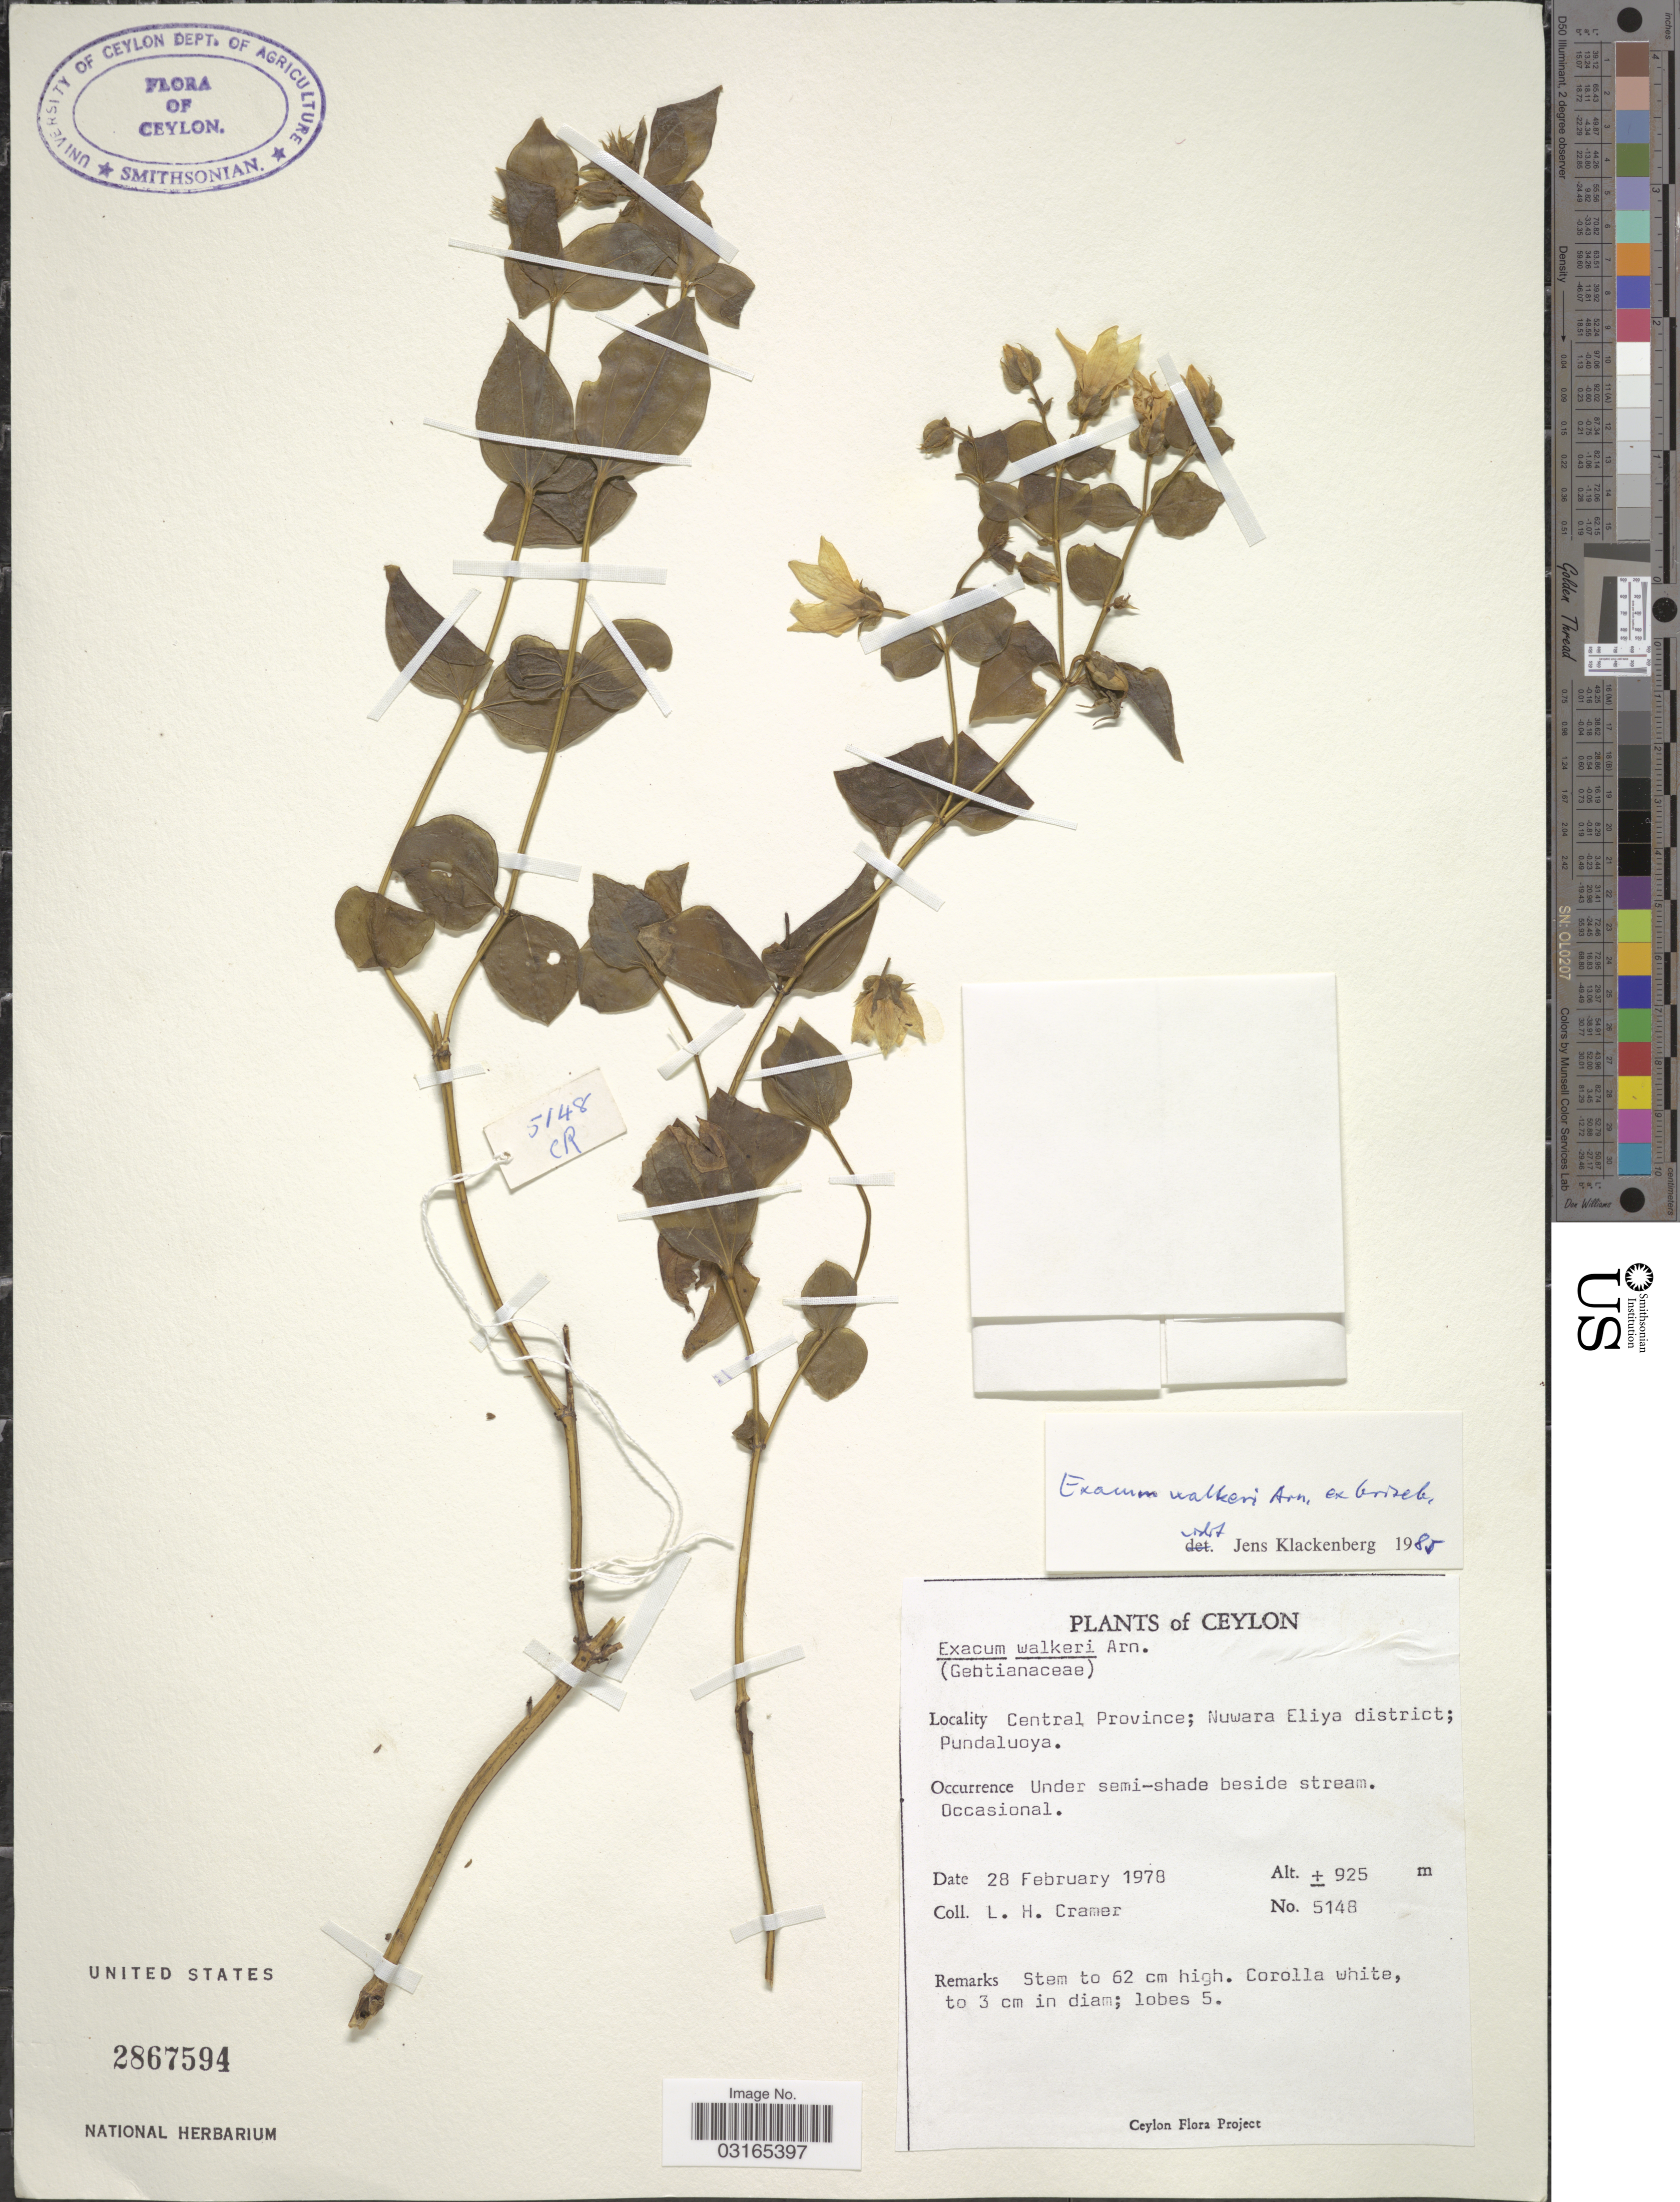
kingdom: Plantae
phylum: Tracheophyta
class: Magnoliopsida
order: Gentianales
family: Gentianaceae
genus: Exacum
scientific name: Exacum walkeri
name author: Arn. ex Griseb.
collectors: L. H. Cramer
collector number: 5148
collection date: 1978-02-28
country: Sri Lanka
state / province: Central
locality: Ceylon. Nuwara Eliya district; Pundaluoya.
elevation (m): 925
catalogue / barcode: US 2867594